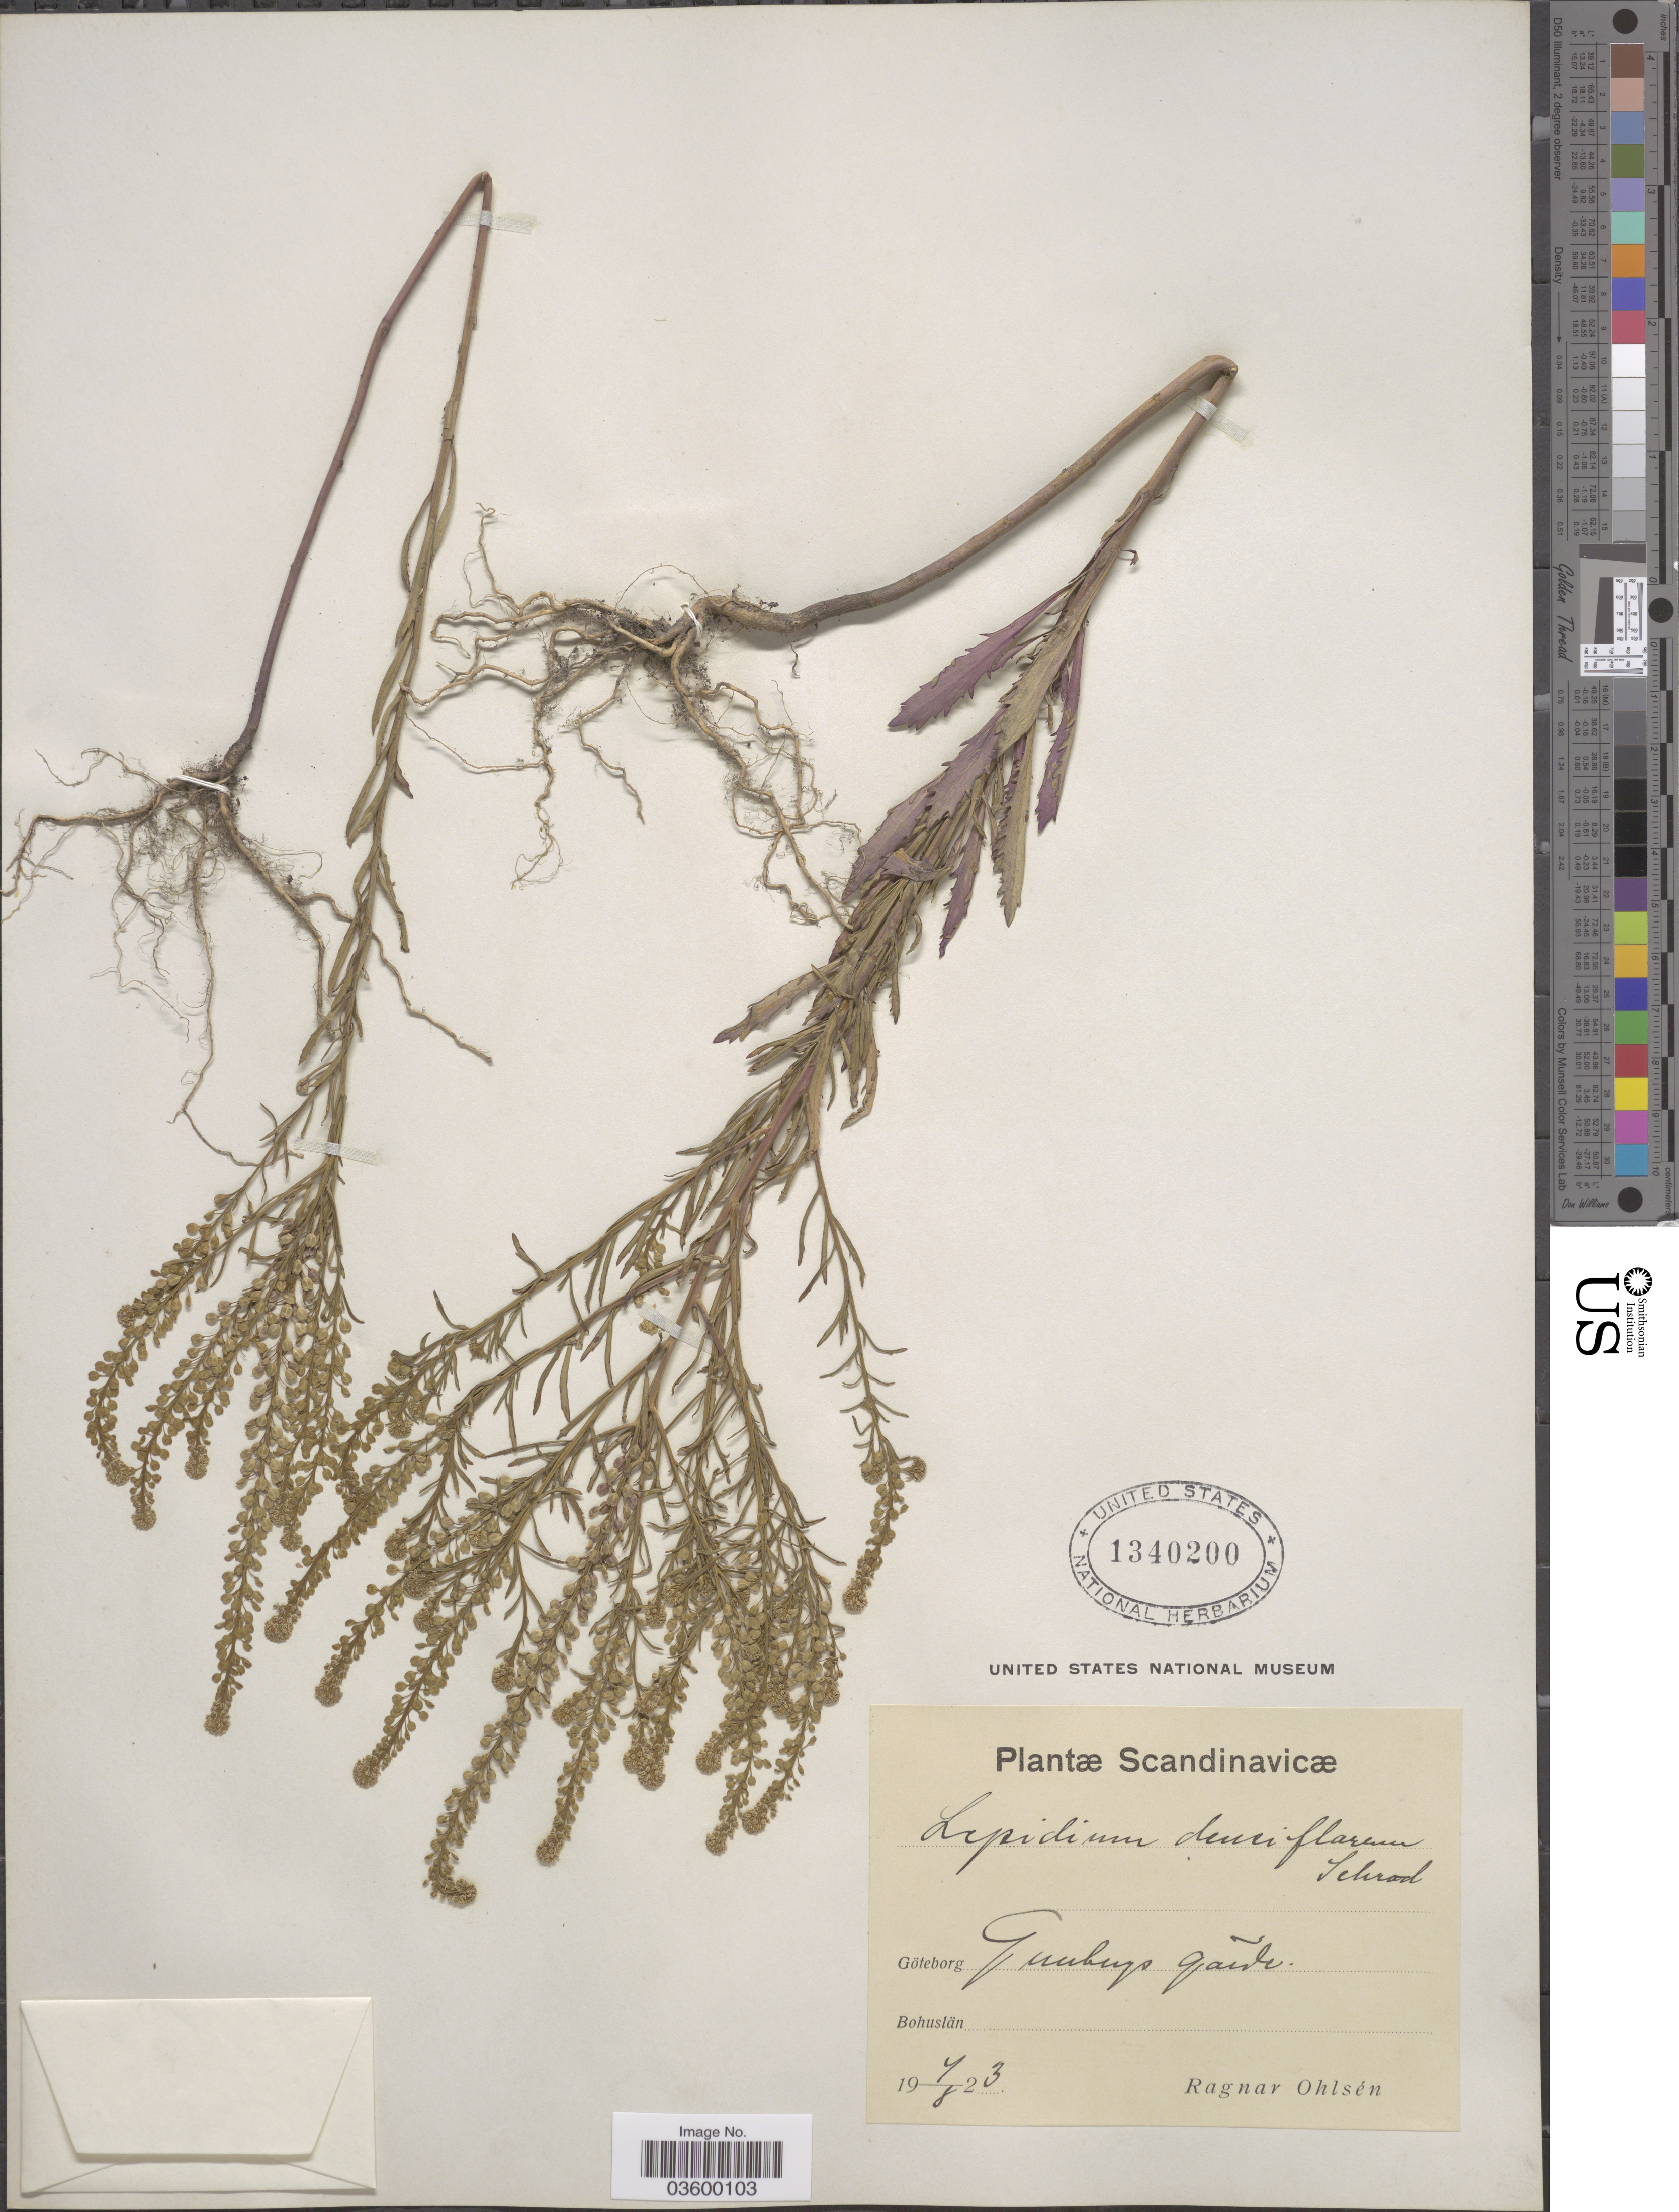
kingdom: Plantae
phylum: Tracheophyta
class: Magnoliopsida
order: Brassicales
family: Brassicaceae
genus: Lepidium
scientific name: Lepidium densiflorum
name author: Schrad.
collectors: R. Ohlsen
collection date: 1923-08-07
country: Sweden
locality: Scandinavicæ. Göteborg Gunberg [interpreted] gärde.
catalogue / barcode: US 1340200